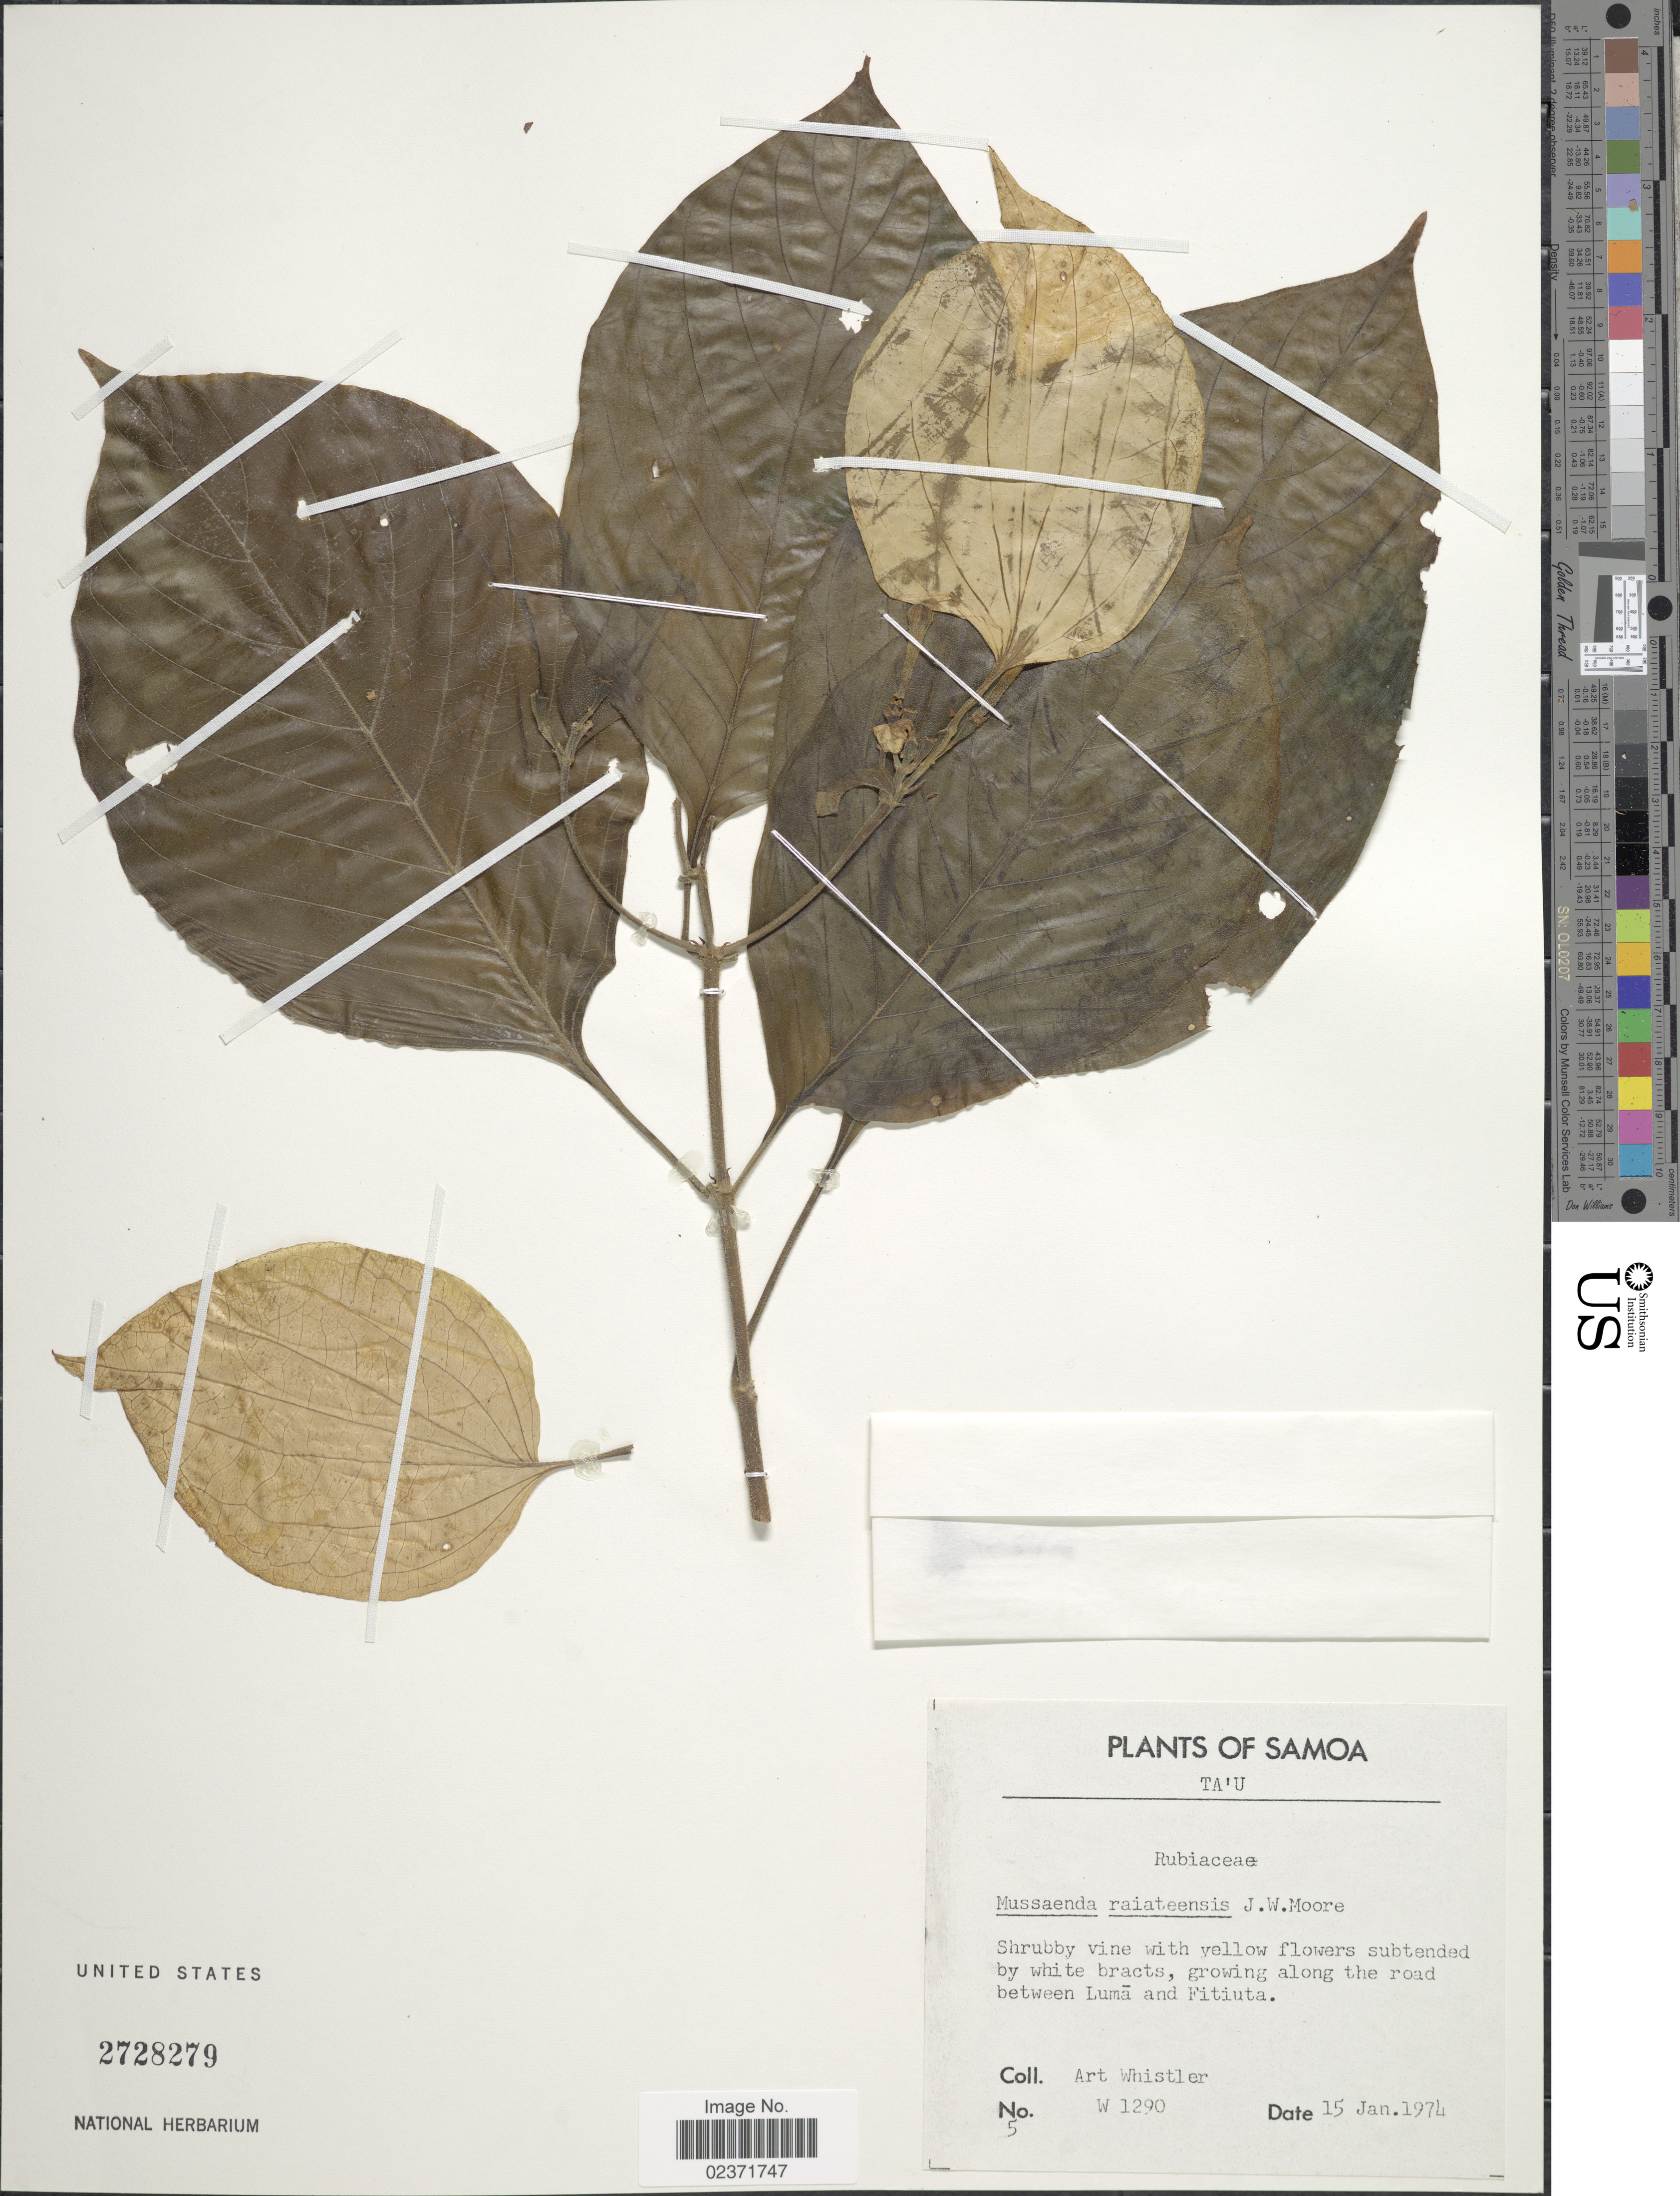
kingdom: Plantae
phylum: Tracheophyta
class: Magnoliopsida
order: Gentianales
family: Rubiaceae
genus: Mussaenda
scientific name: Mussaenda raiateensis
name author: J.W. Moore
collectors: A. Whistler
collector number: W 1290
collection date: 1974-01-15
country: American Samoa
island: Ta'u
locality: Ta'u. Growing along the road between Luma and Fitiuta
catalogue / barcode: US 2728279